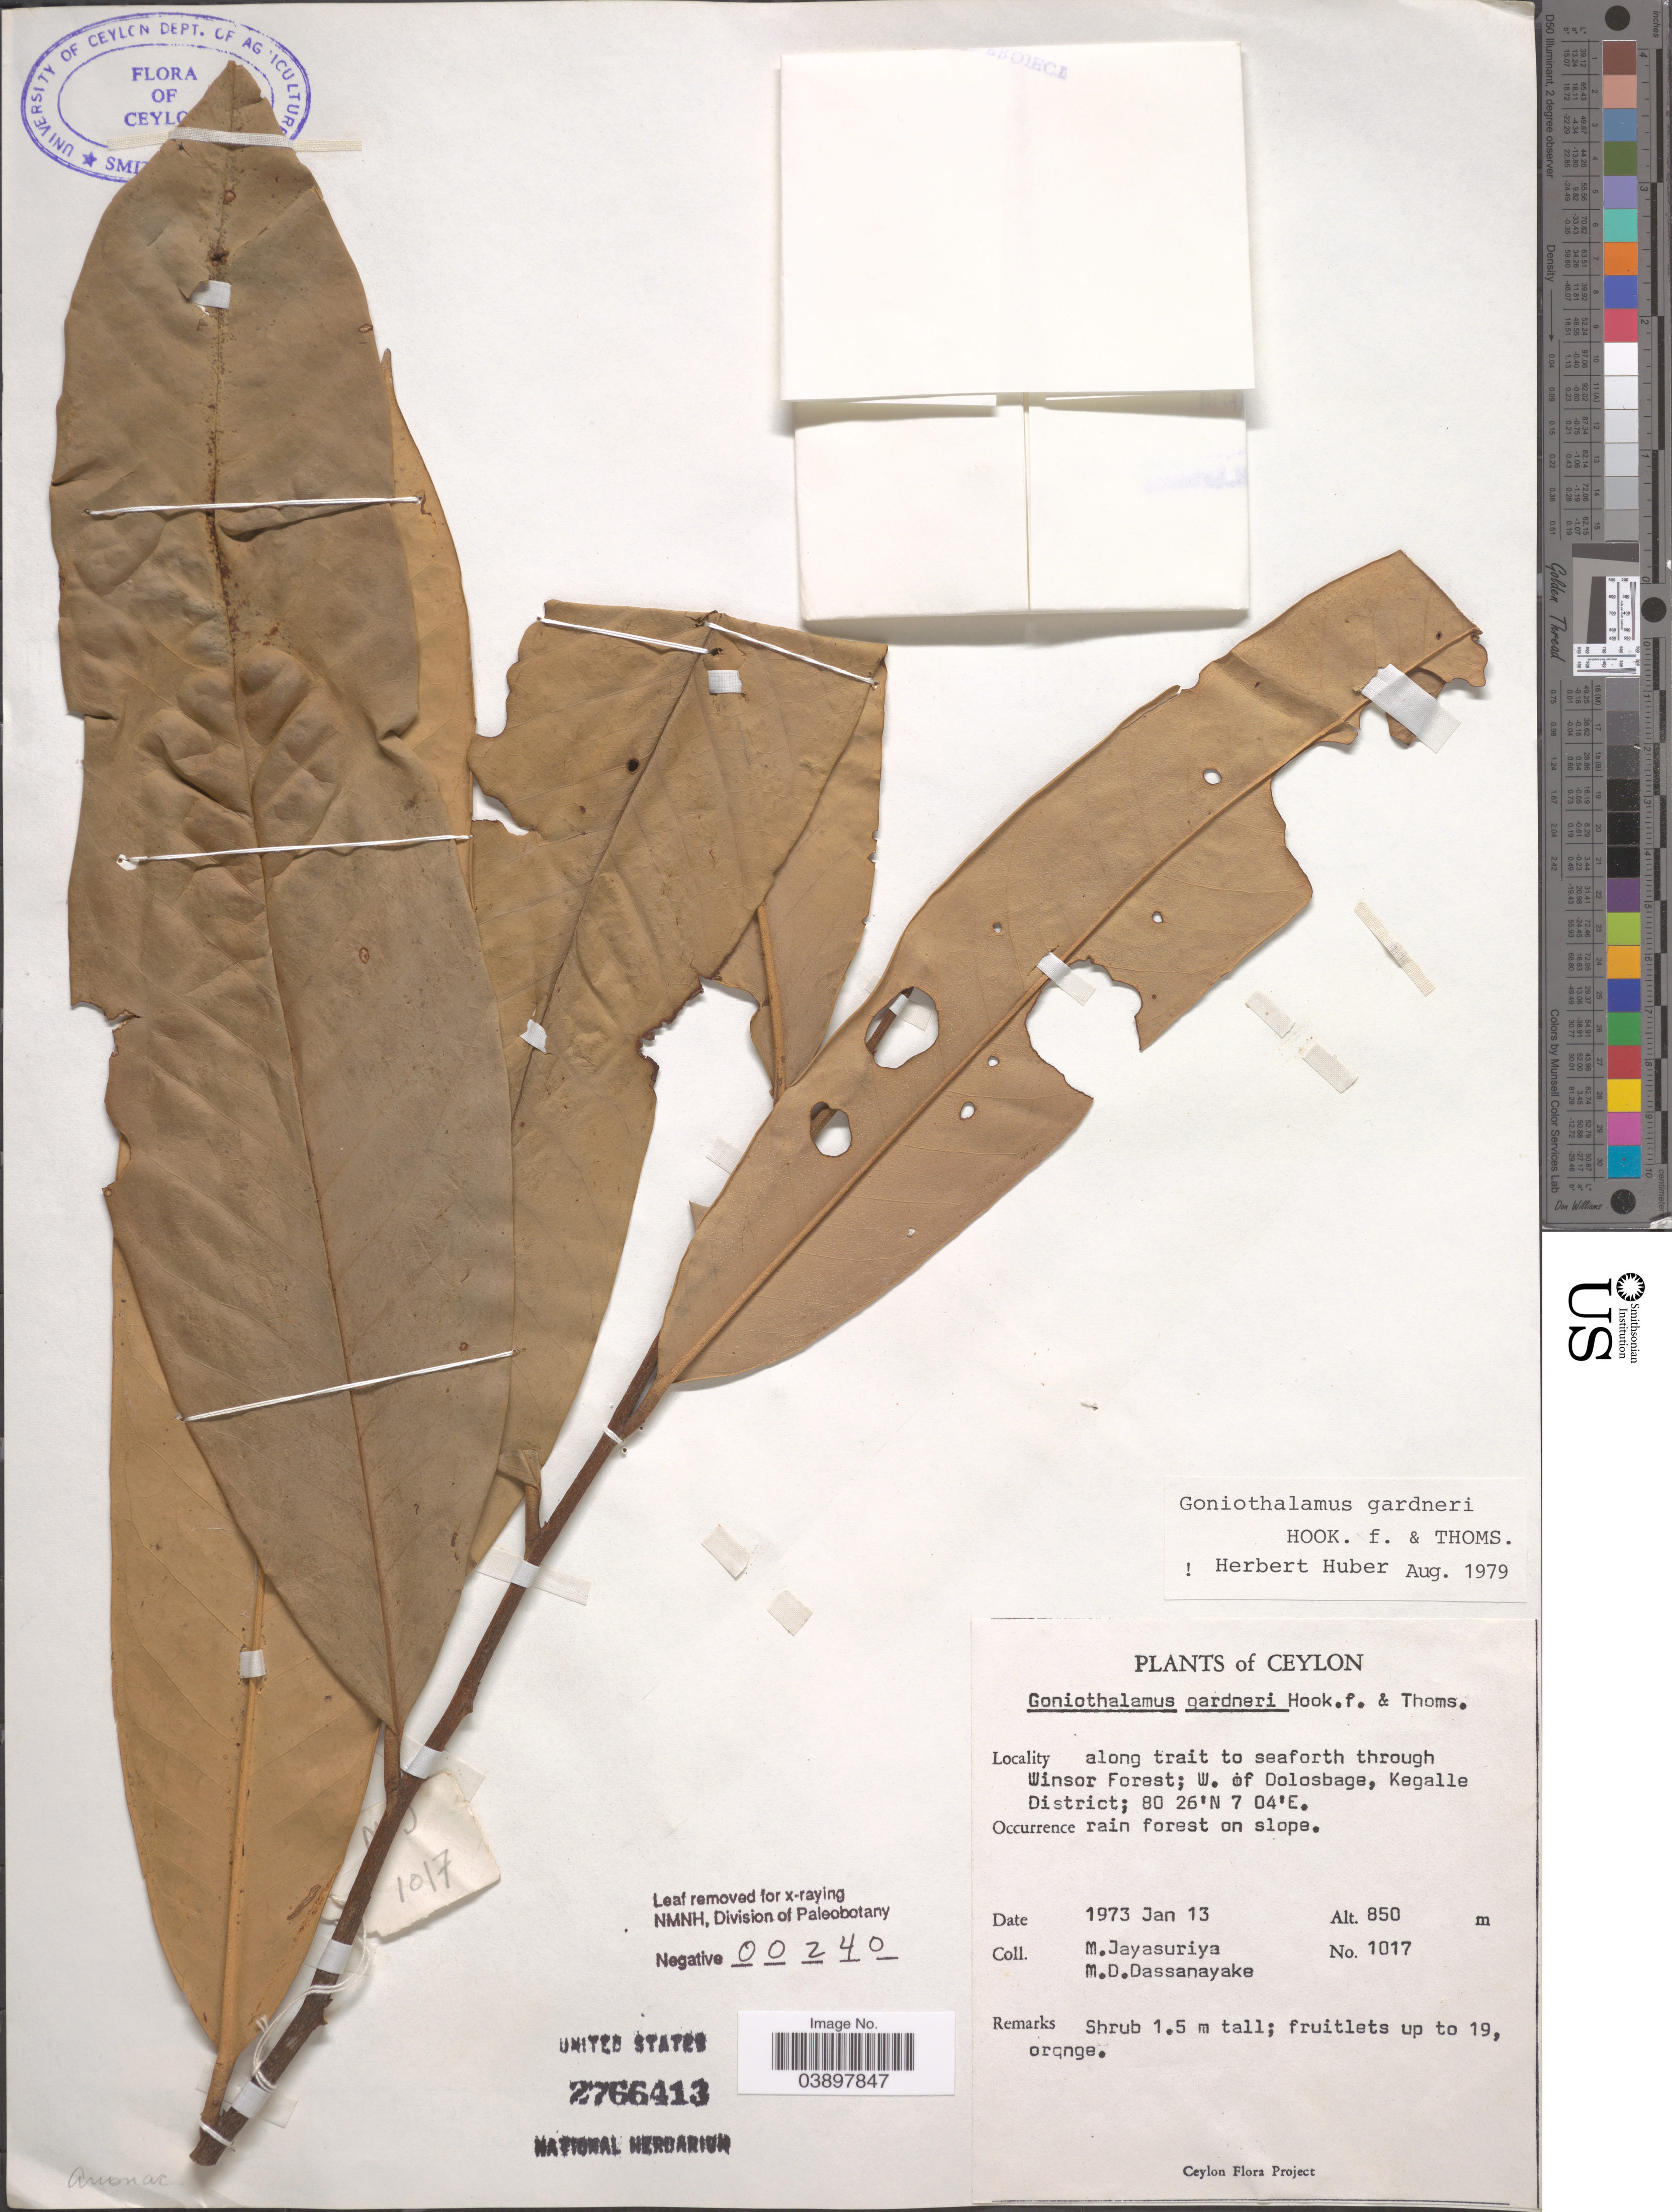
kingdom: Plantae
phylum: Tracheophyta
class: Magnoliopsida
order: Magnoliales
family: Annonaceae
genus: Goniothalamus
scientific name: Goniothalamus gardneri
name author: Hook. f. & Thomson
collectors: M. Jayasuriya & M. D. Dassanayake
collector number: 1017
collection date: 1973-01-13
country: Sri Lanka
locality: Ceylon. along trait to seaforth through Winsor Forest; W. of Dolosbaga, Kegalle District.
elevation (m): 850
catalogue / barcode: US 2766413